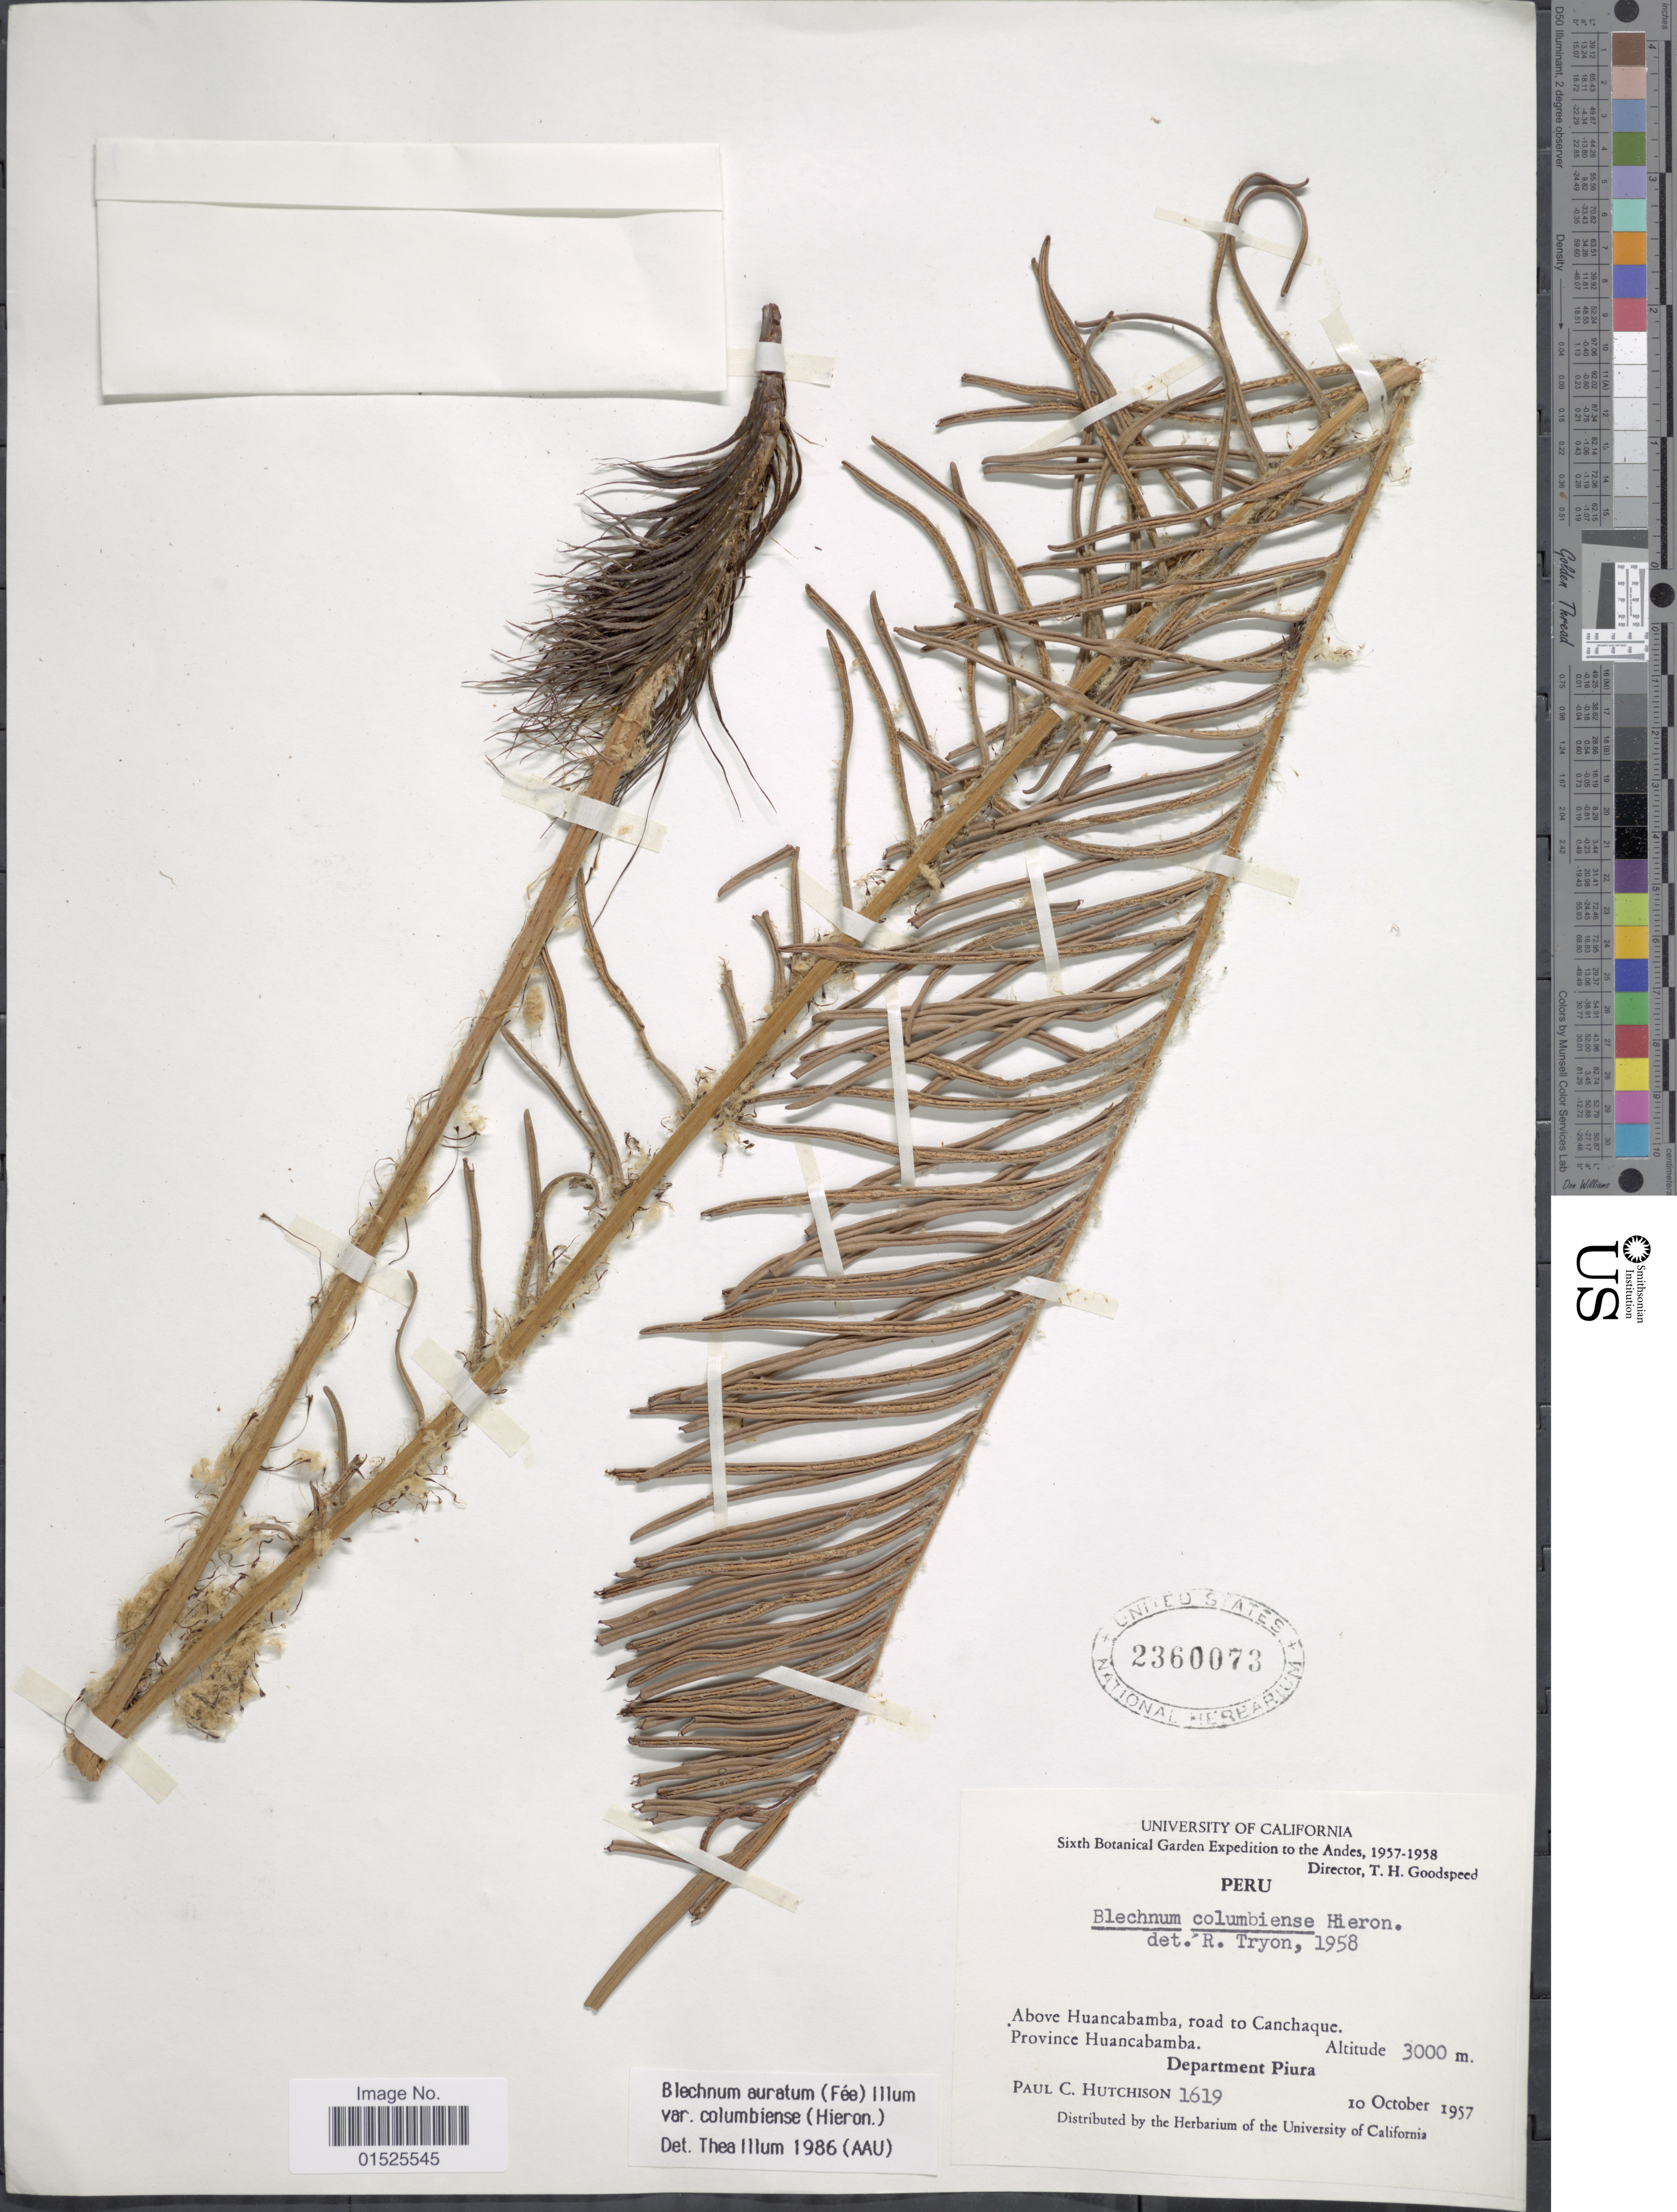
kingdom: Plantae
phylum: Tracheophyta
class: Polypodiopsida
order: Polypodiales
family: Blechnaceae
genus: Blechnum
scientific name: Blechnum columbiense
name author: Hieron.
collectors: P. C. Hutchison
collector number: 1619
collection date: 1957-10-10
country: Peru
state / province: Piura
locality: Above Huancabamba, road to Canchaque. Province Huancabamba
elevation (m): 3000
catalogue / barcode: US 2360073